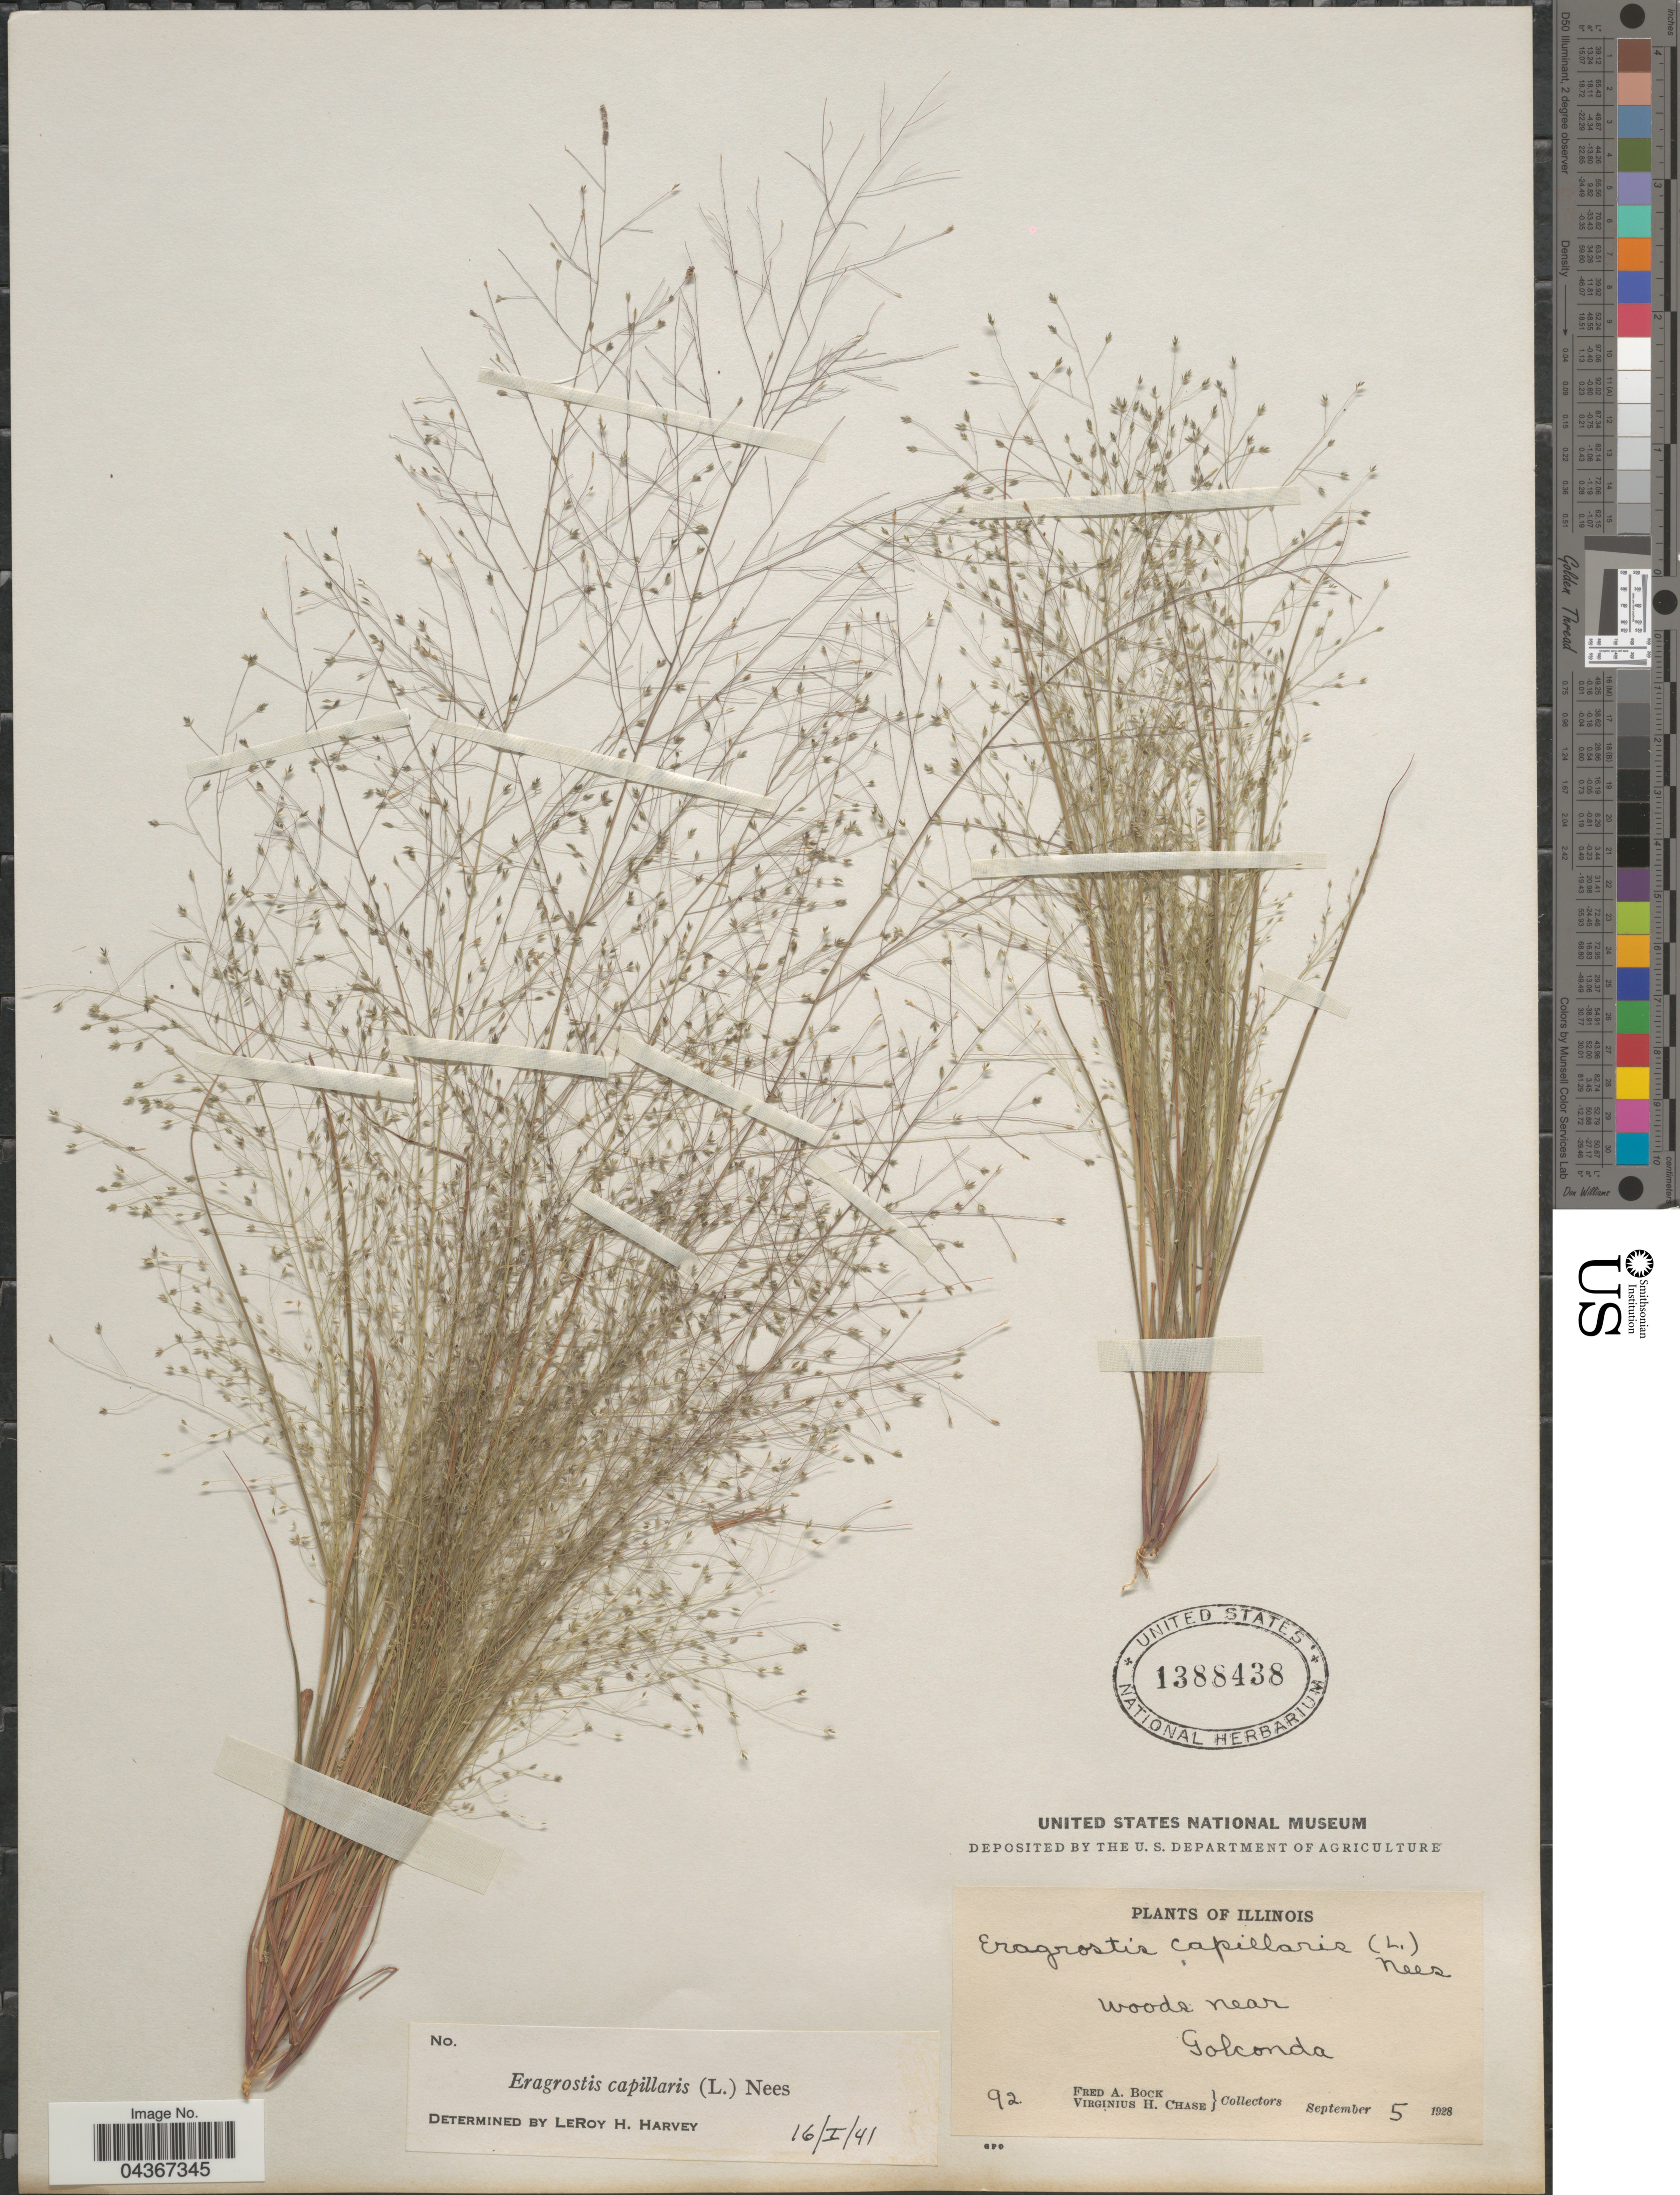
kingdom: Plantae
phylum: Tracheophyta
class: Liliopsida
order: Poales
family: Poaceae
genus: Eragrostis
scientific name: Eragrostis capillaris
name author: (L.) Nees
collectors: F. Bock & V. H. Chase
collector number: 92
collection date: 1928-09-05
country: United States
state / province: Illinois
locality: Woods near Golconda.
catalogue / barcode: US 1388438